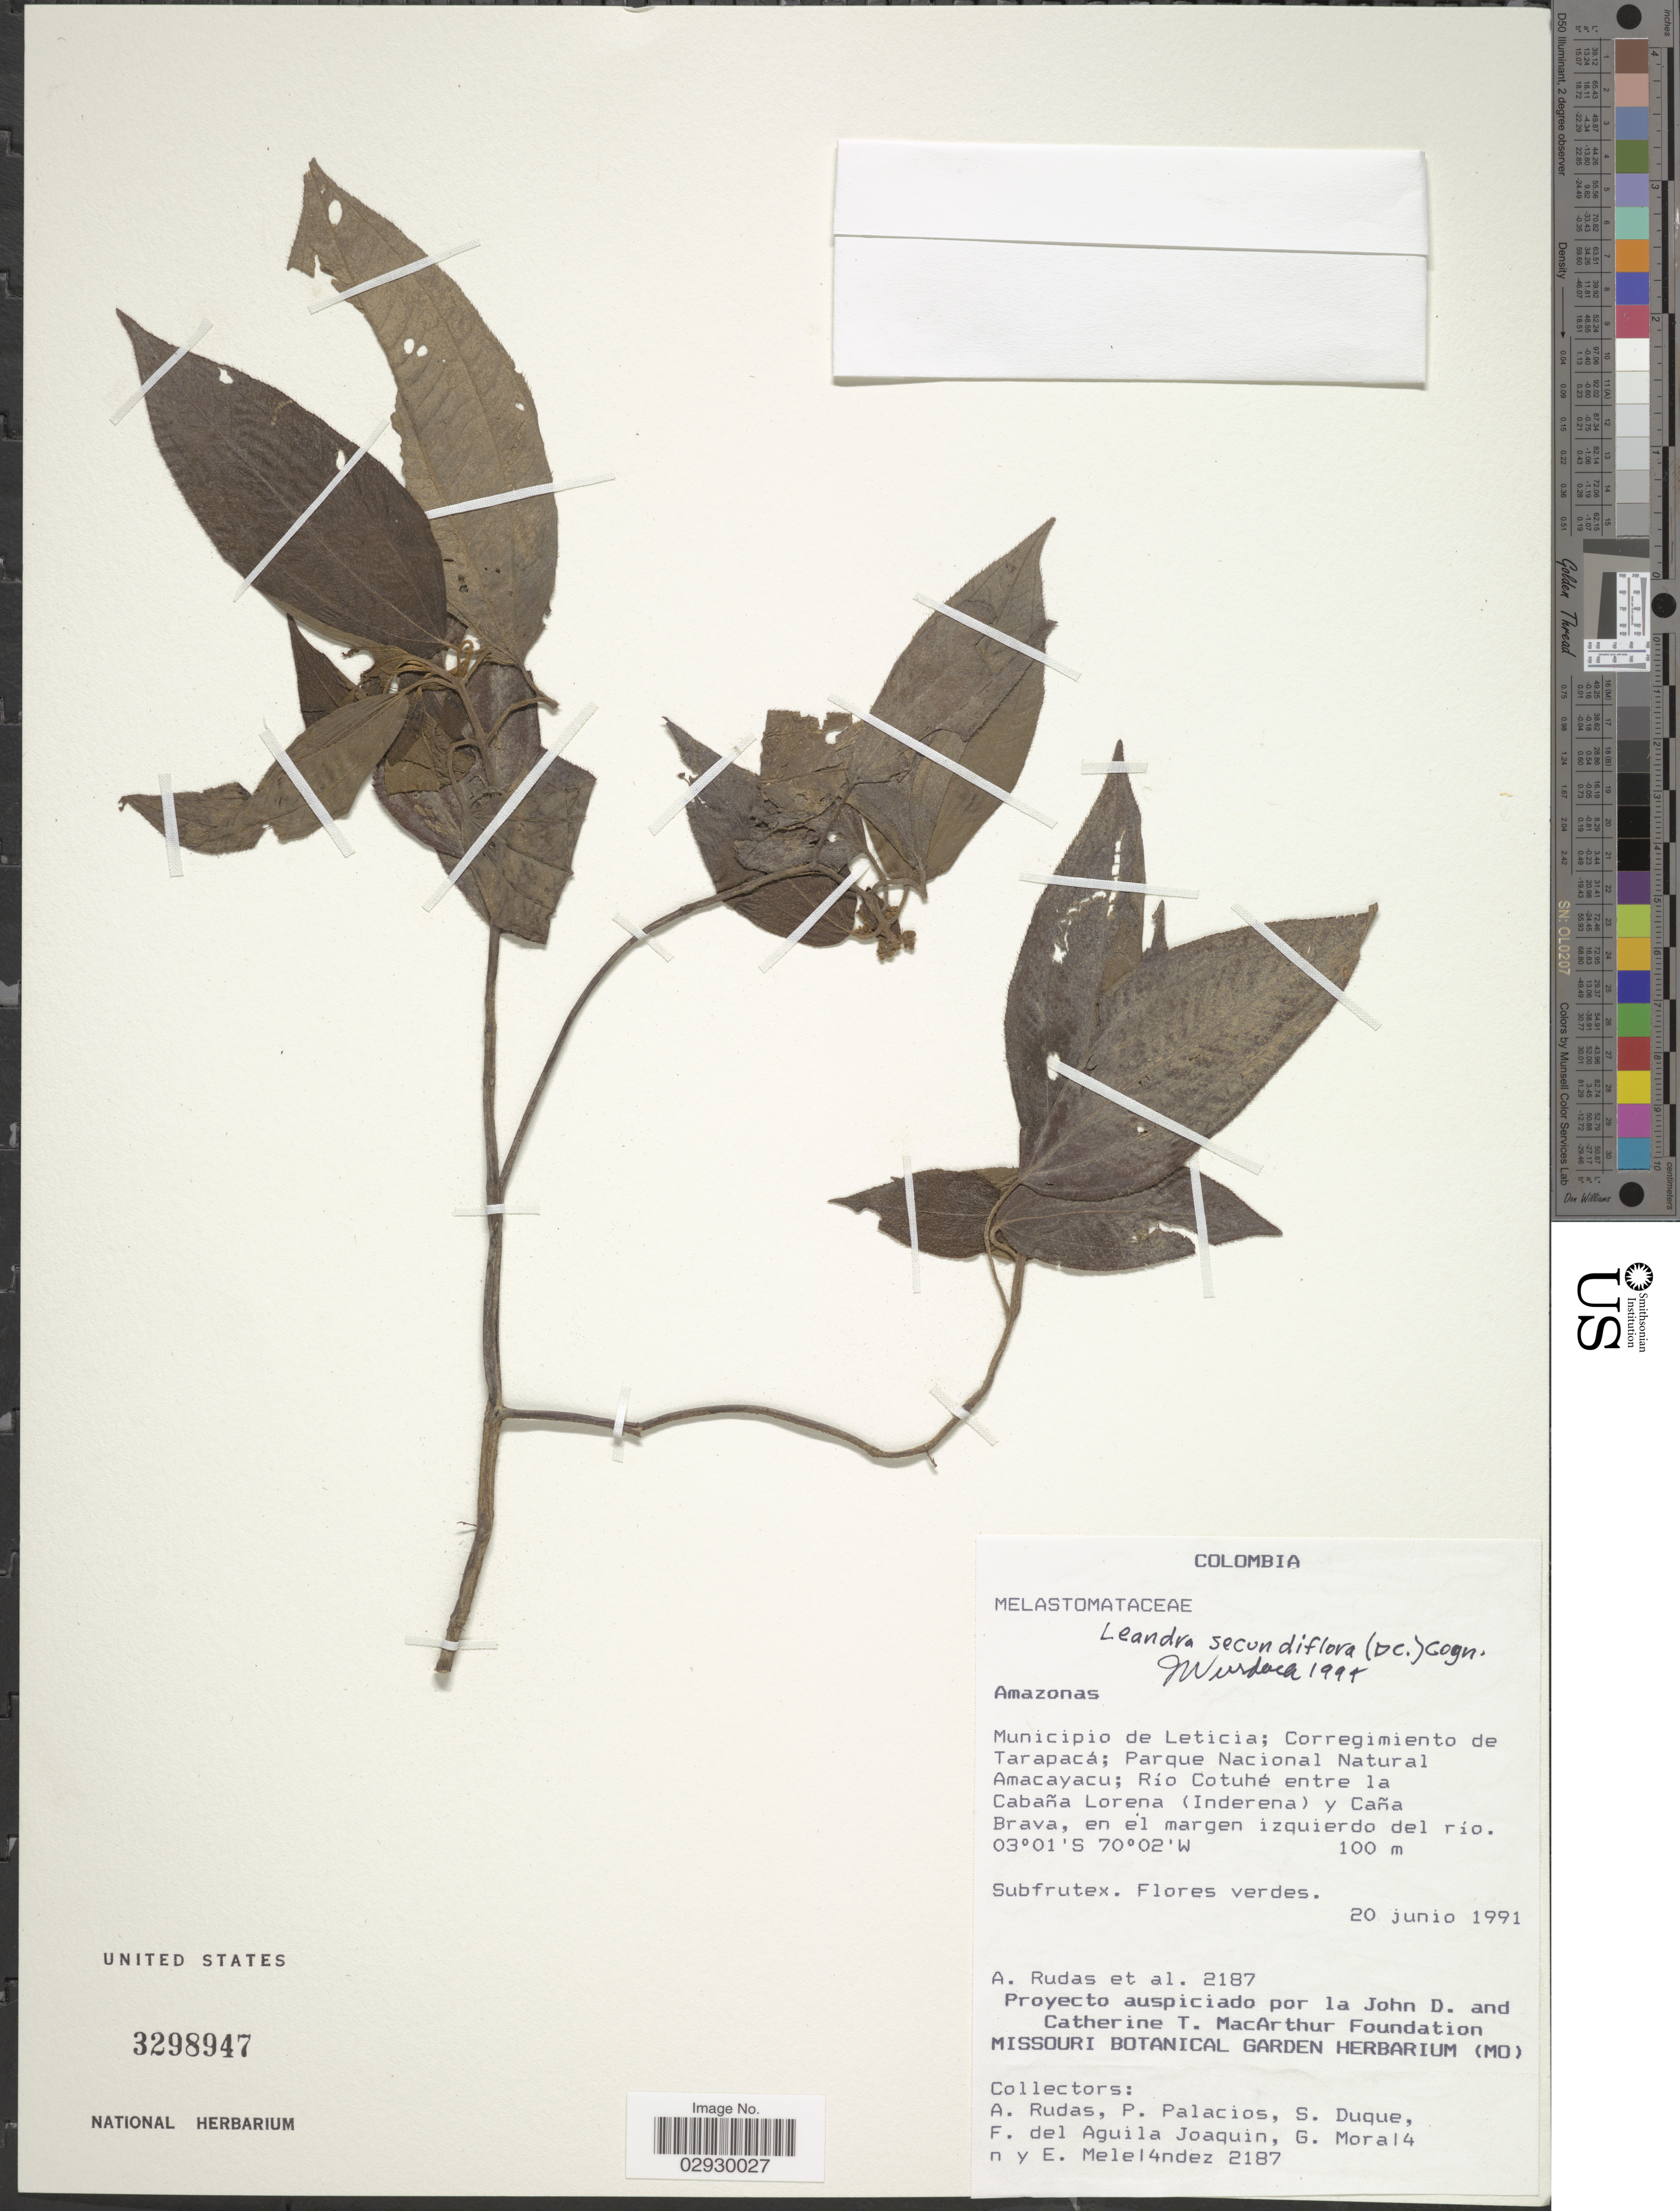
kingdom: Plantae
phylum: Tracheophyta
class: Magnoliopsida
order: Myrtales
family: Melastomataceae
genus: Leandra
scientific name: Leandra secundiflora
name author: (DC.) Cogn.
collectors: A. Rudas, P. Palacios, S. Duque, F. Aguila Joaquin & et al.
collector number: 2187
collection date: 1991-06-20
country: Colombia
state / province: Amazônas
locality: Municipio de Leticia; Corregimiento de Tarapacá; Parque Nacional Natural Amacayacu; Río Cotuhé entre la Cabaña Lorena (Inderena) y Caña Brava, en el margen izquierdo del río.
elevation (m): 100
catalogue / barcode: US 3298947